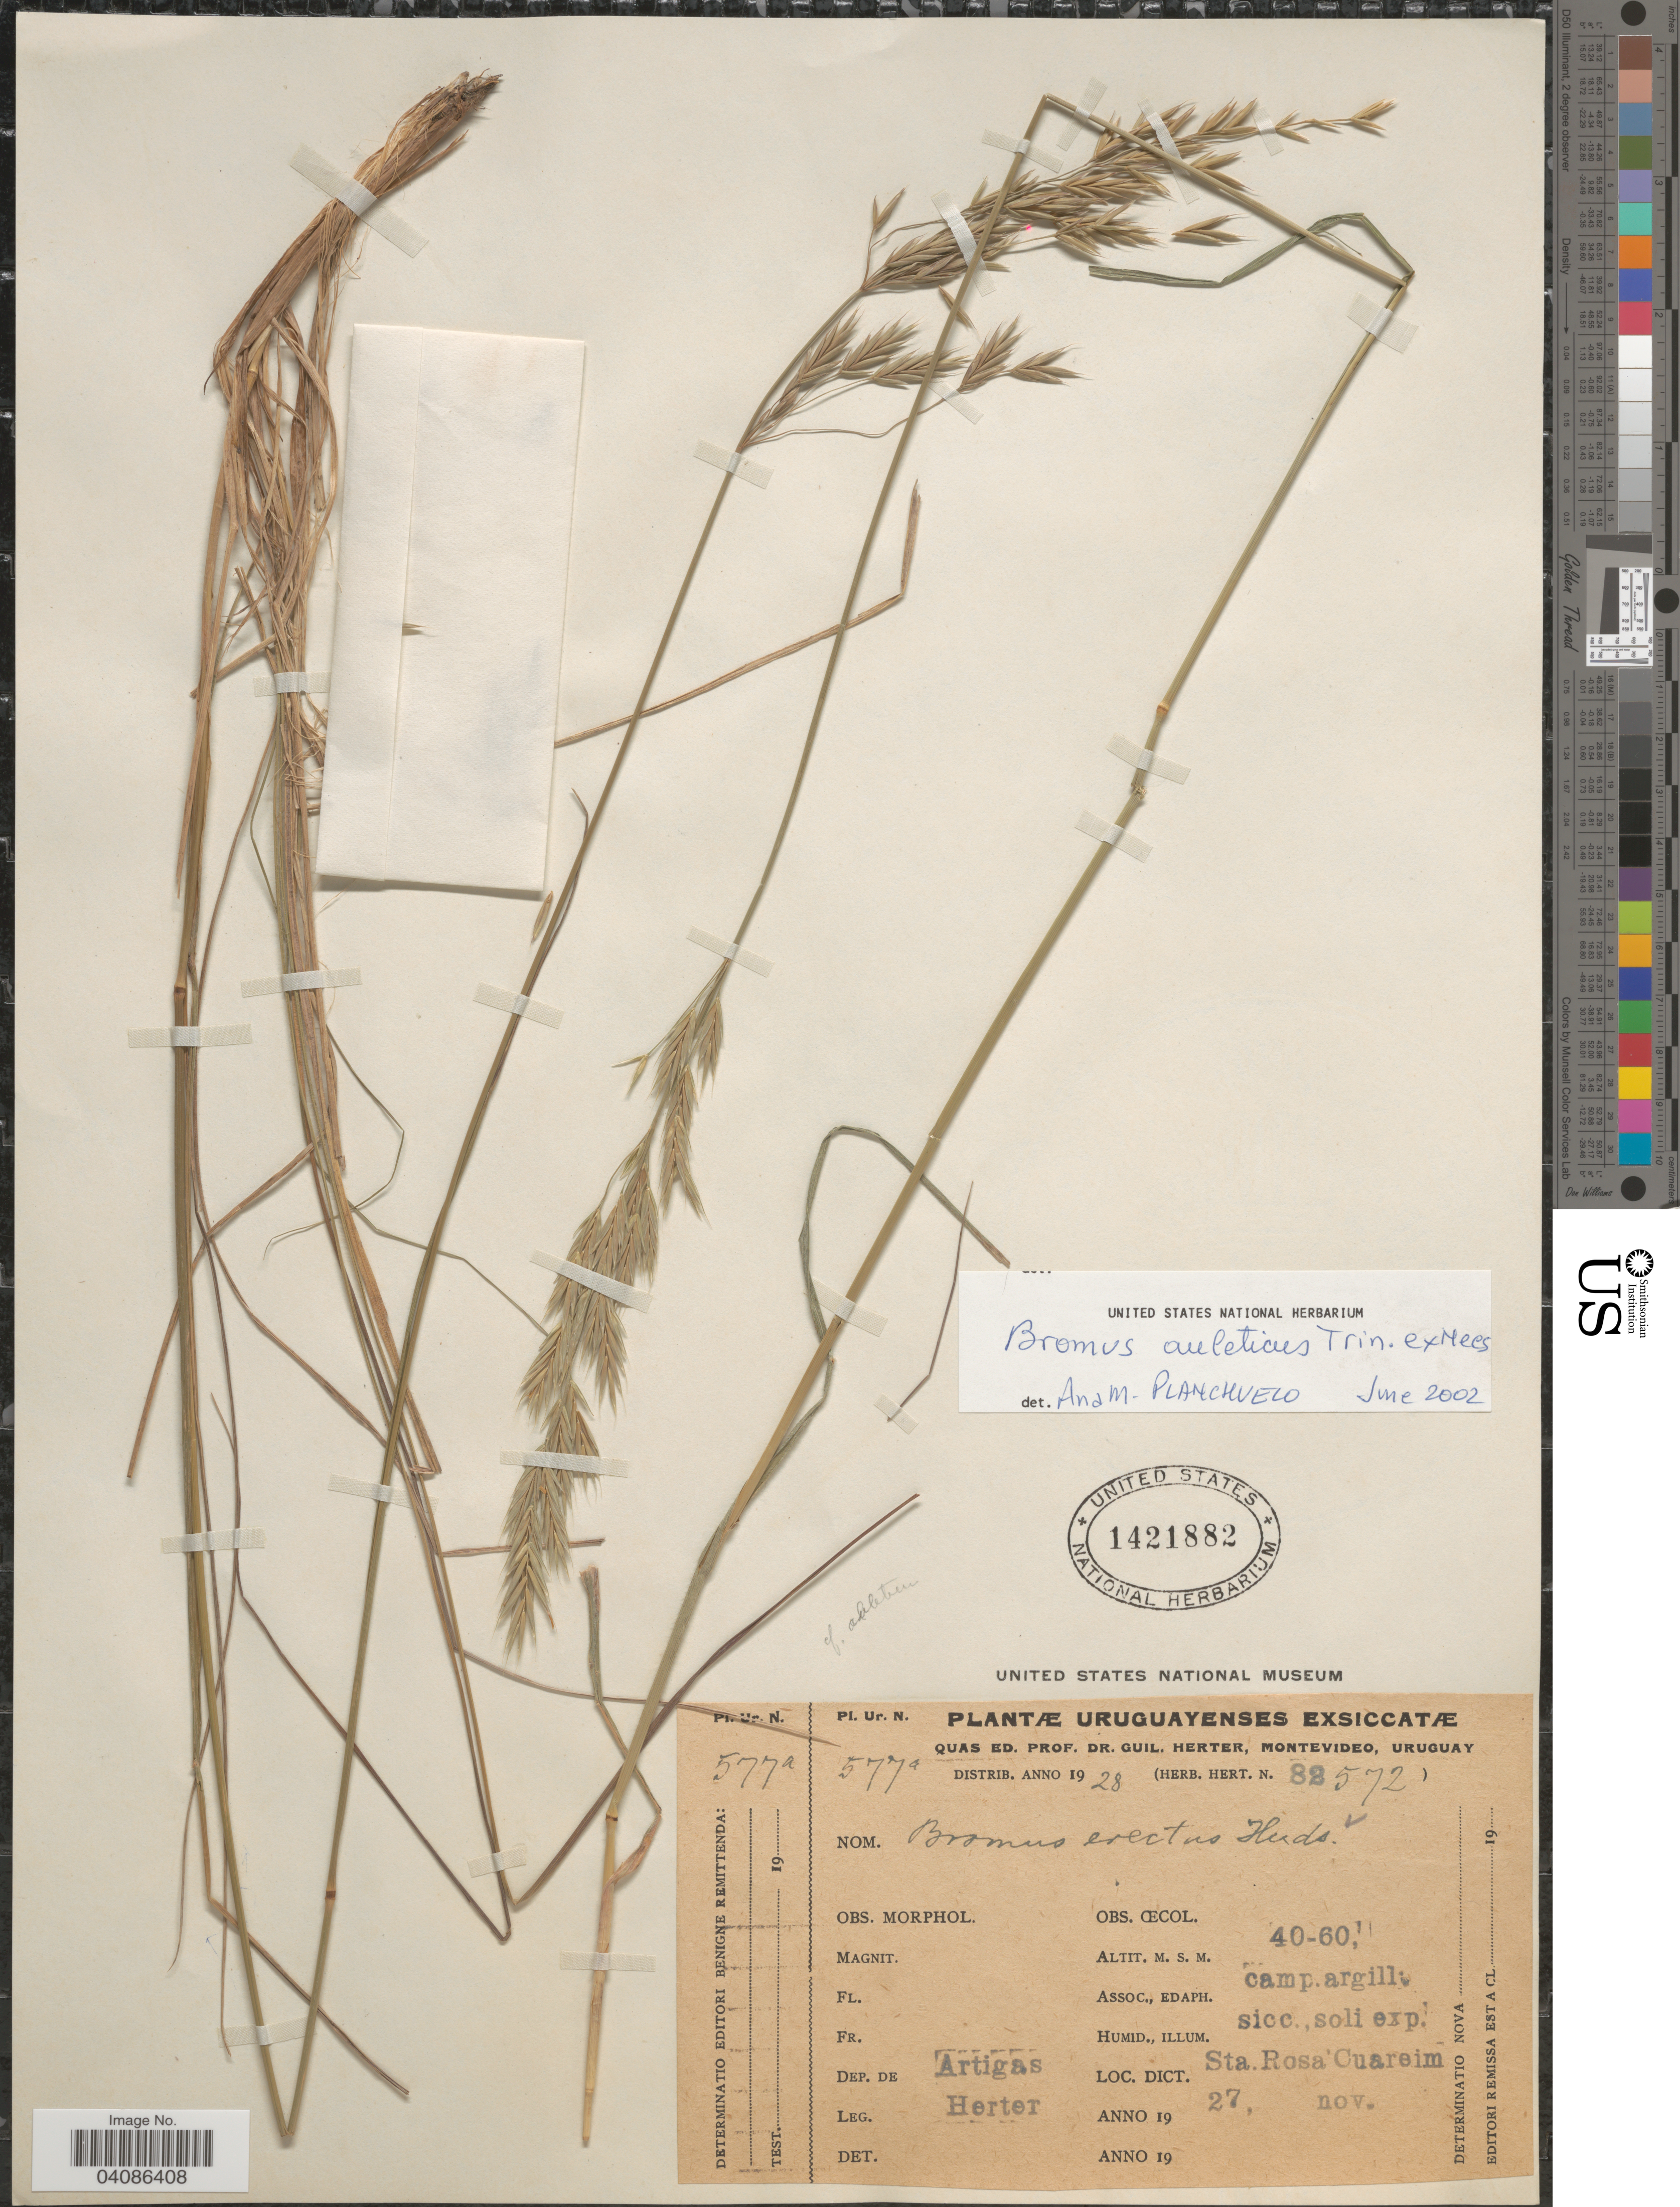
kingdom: Plantae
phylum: Tracheophyta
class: Liliopsida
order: Poales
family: Poaceae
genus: Bromus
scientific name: Bromus auleticus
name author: Trin. ex Nees in Mart.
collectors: G. Herter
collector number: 577a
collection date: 1927-11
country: Uruguay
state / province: Artigas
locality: Sta. Rosa Cuareim. Dep. de Artigas.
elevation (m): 12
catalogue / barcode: US 1421882